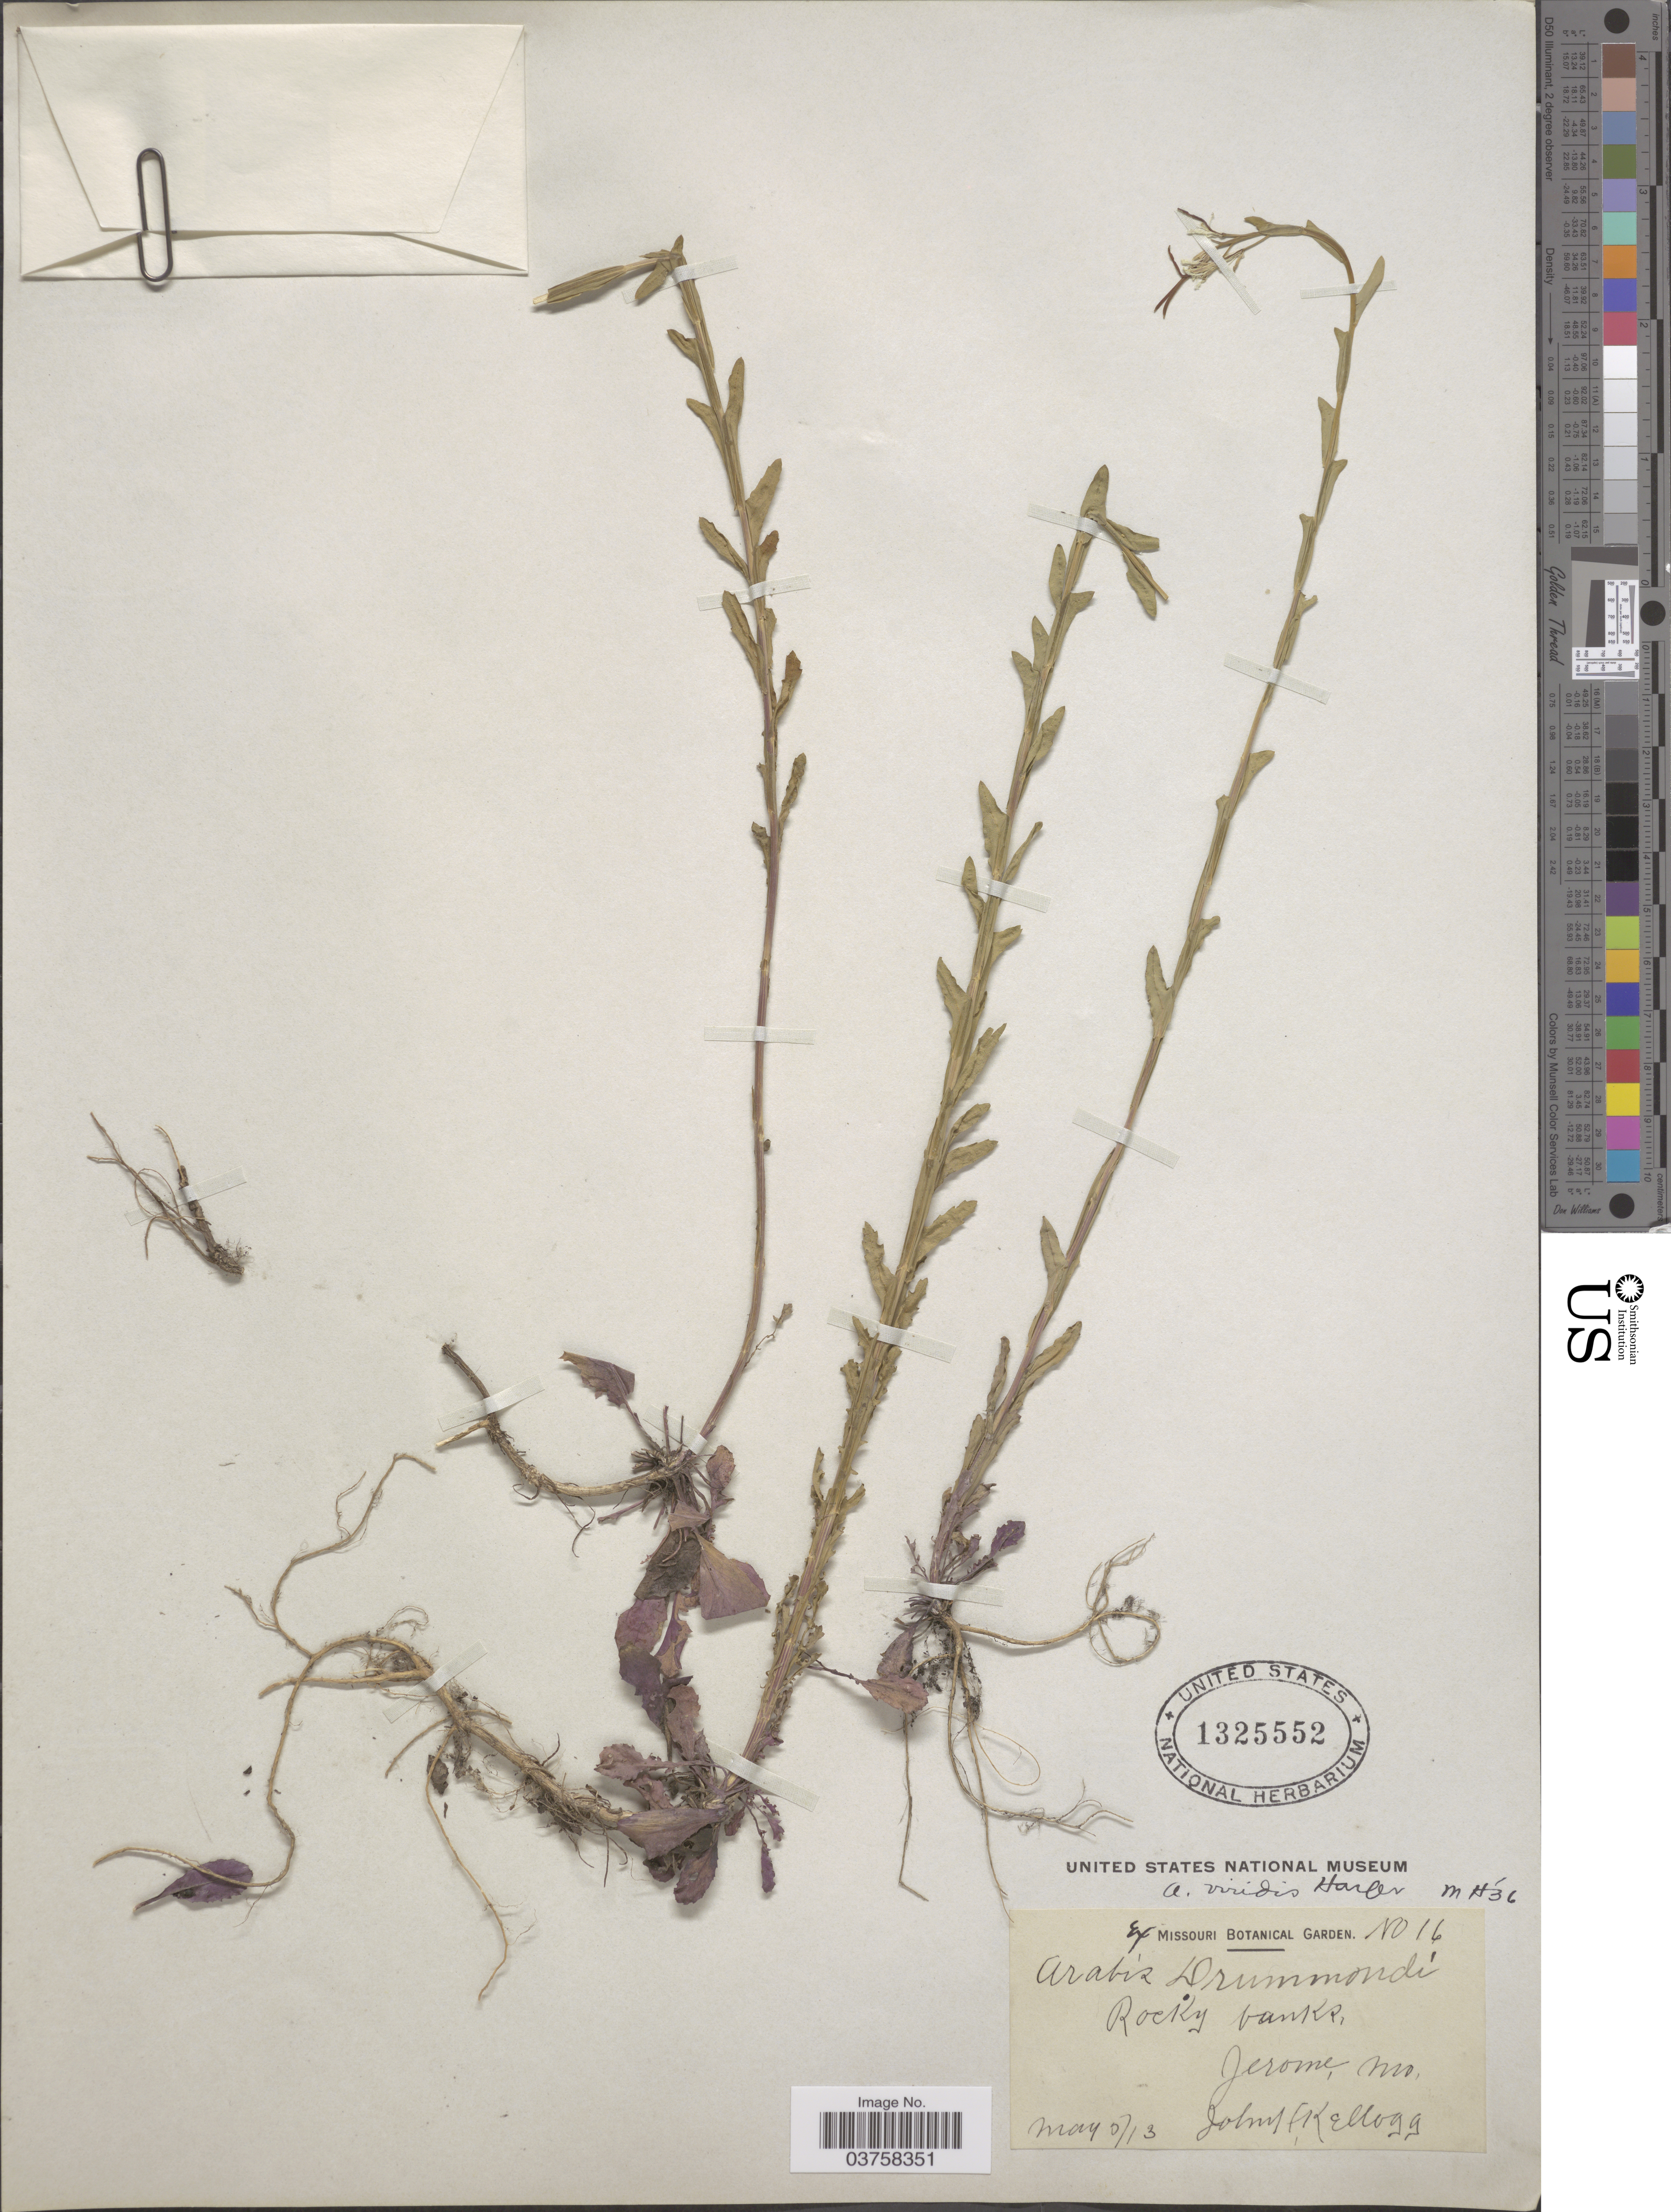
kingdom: Plantae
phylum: Tracheophyta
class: Magnoliopsida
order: Brassicales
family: Brassicaceae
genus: Borodinia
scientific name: Borodinia missouriensis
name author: (Greene) P.J. Alexander & Windham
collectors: J. H. Kellogg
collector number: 16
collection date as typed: Transcribed d/m/y: 5/5/13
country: United States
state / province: Missouri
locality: Rocky banks, Jerome.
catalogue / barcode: US 1325552